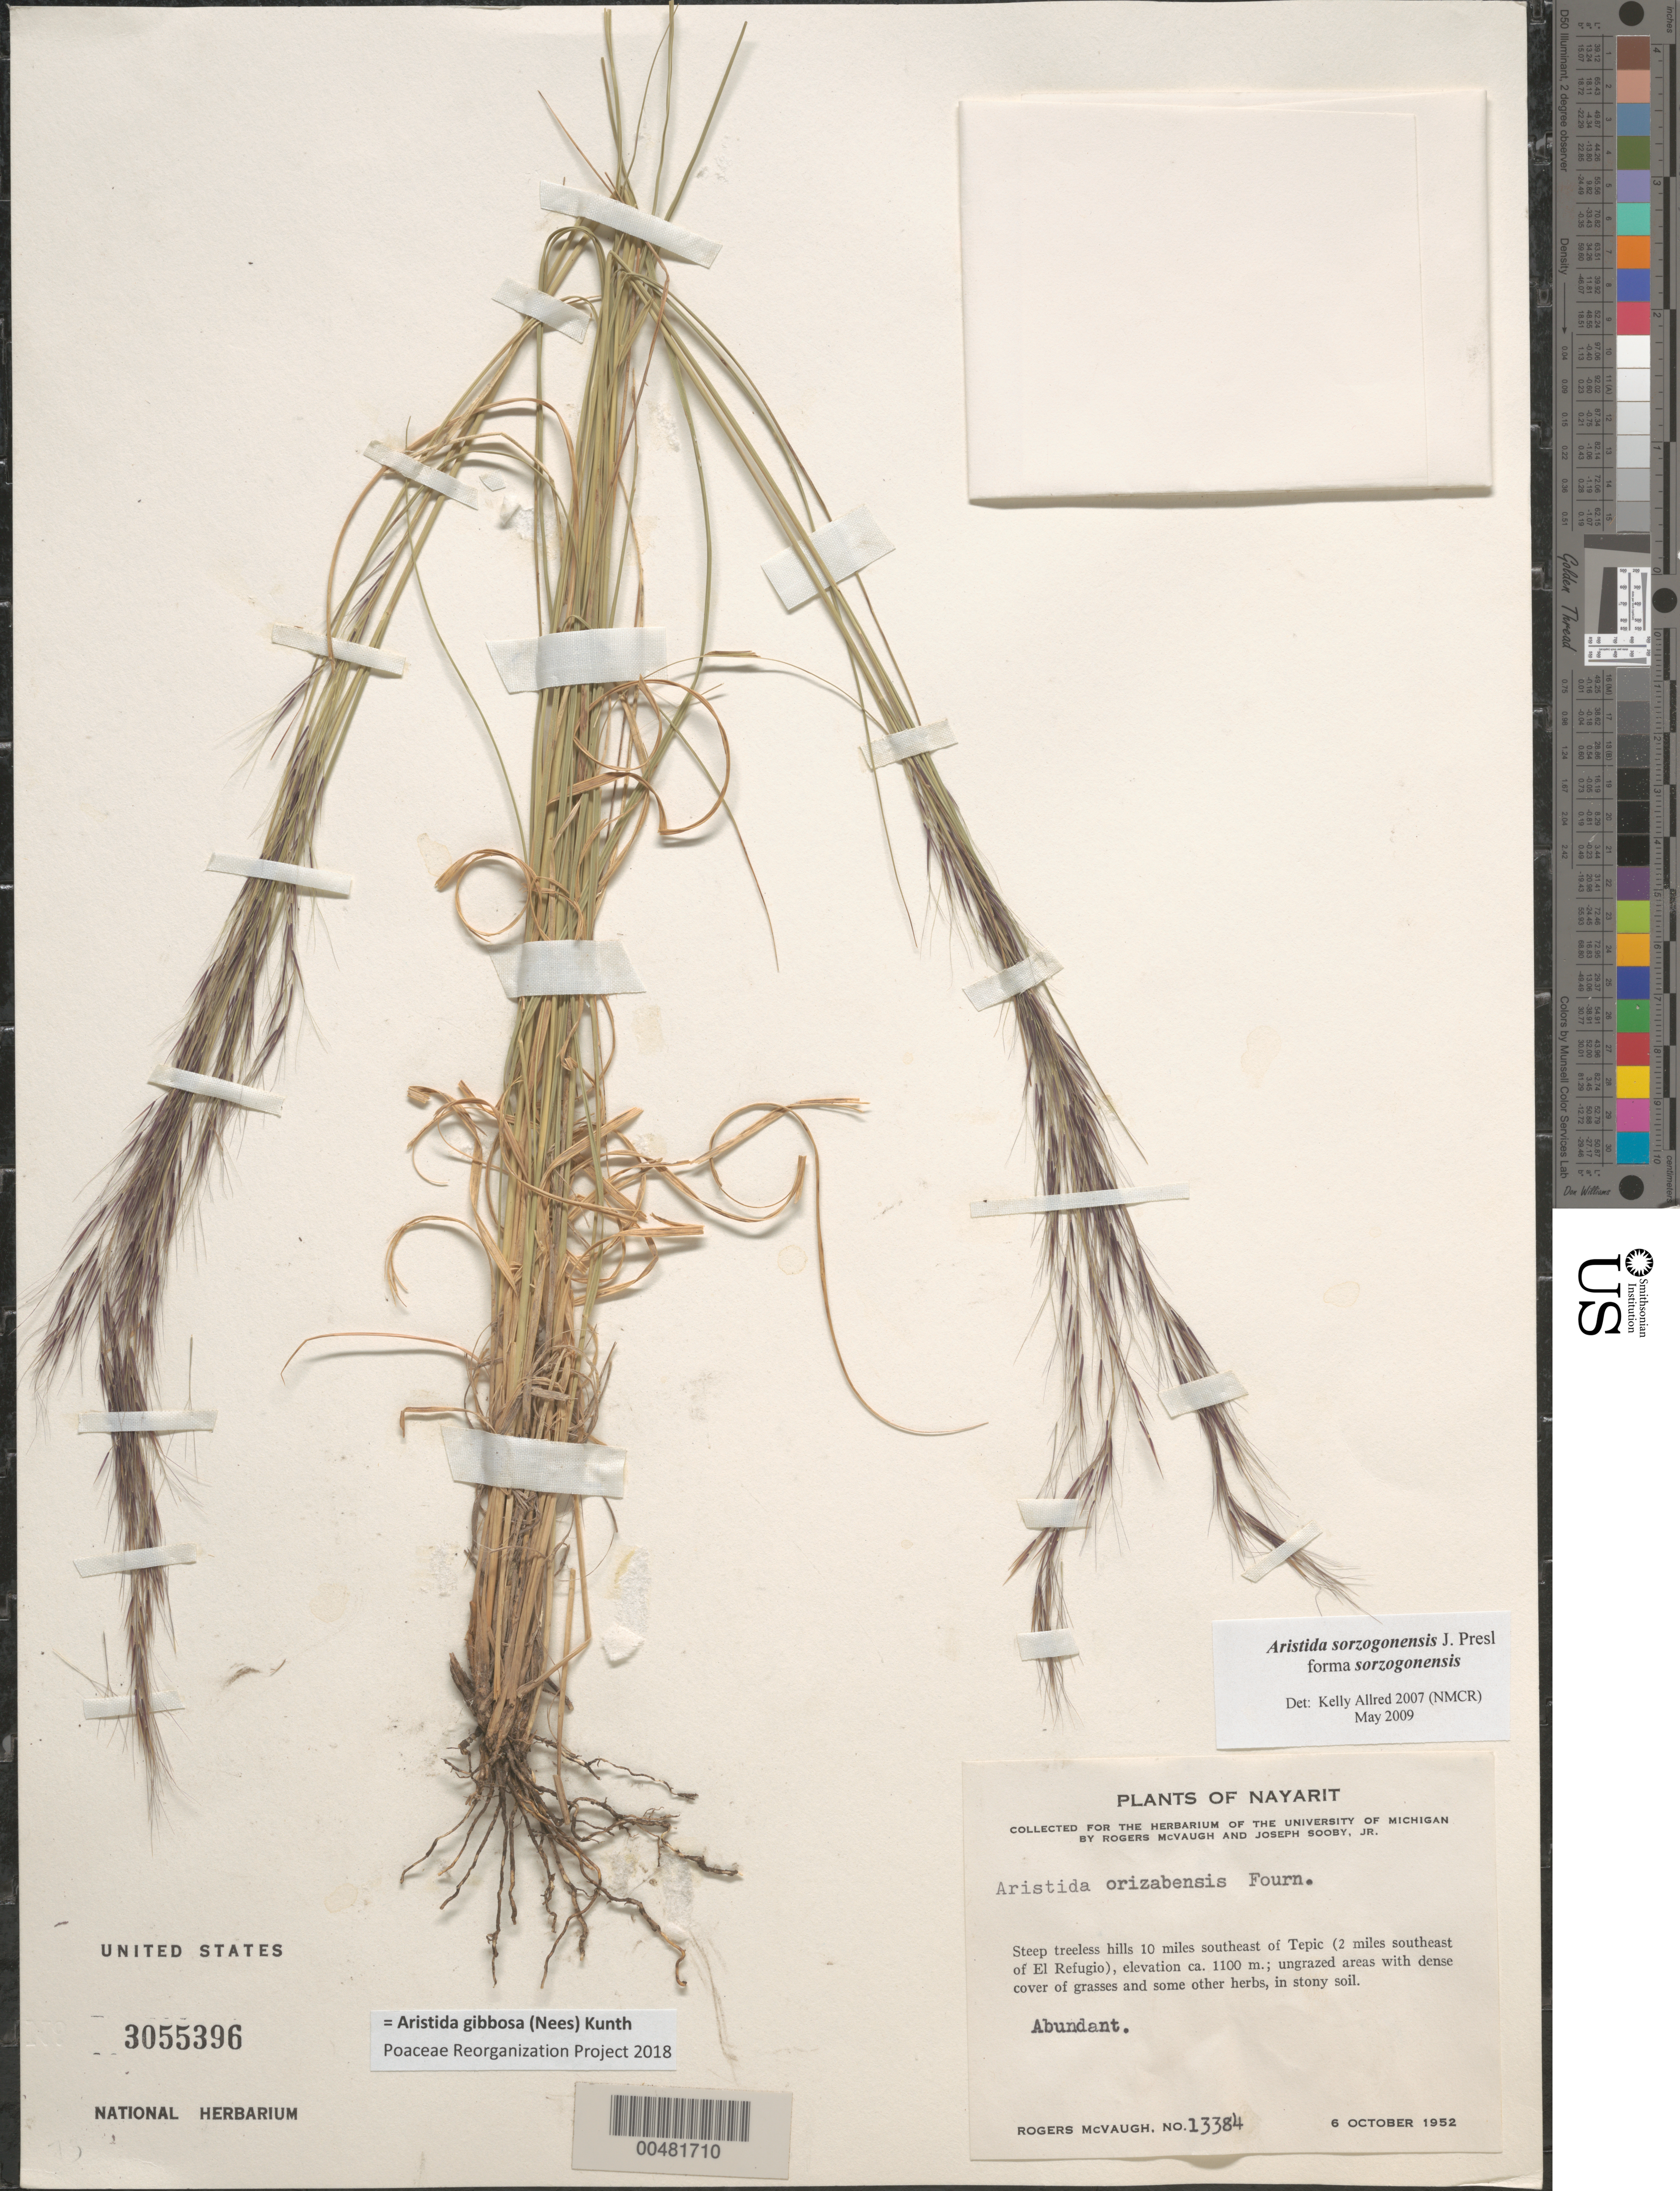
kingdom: Plantae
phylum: Tracheophyta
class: Liliopsida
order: Poales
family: Poaceae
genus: Aristida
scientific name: Aristida gibbosa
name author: (Nees) Kunth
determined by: Poaceae Reorganization Project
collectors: R. McVaugh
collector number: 13384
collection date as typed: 6 Oct 1952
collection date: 1952-10-06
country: Mexico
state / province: Nayarit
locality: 10 mi SW of Tepic (2 mi SE of El Refugio)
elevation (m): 1100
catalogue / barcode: US 3055396